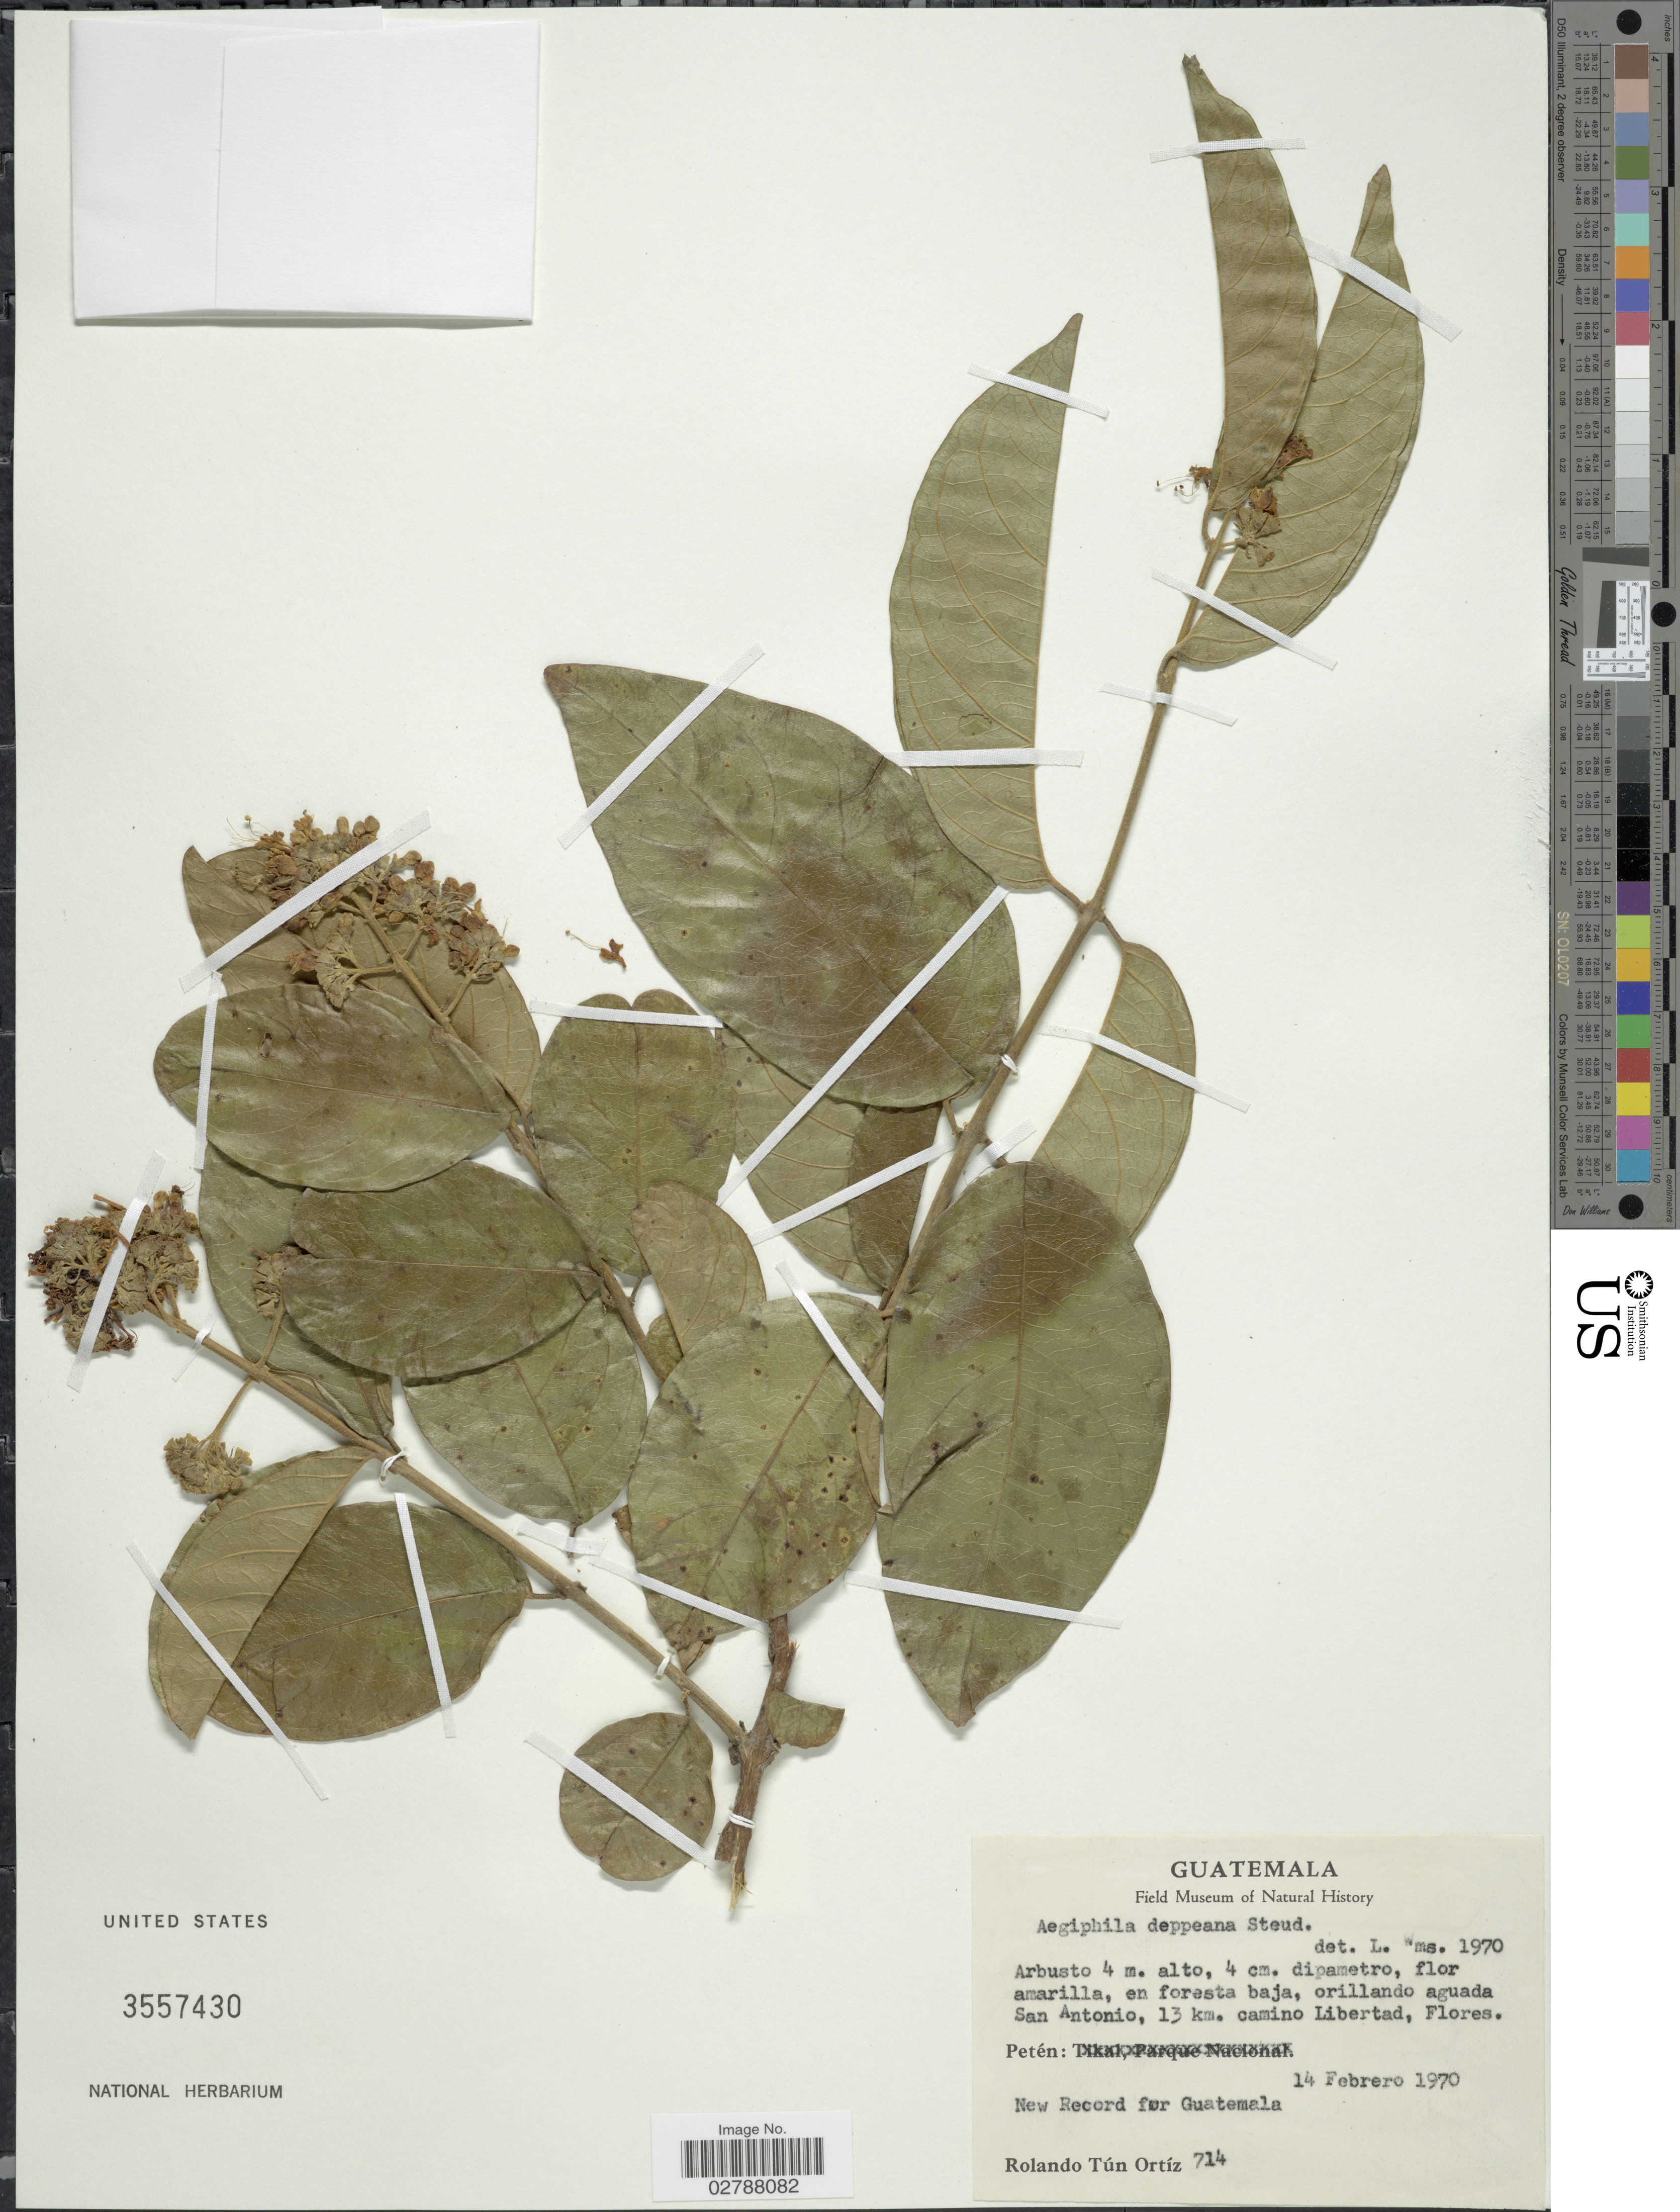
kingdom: Plantae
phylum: Tracheophyta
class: Magnoliopsida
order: Lamiales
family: Lamiaceae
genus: Aegiphila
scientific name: Aegiphila deppeana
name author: Steud.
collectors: R. Tún Ortíz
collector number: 714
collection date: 1970-02-14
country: Guatemala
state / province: El Petén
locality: Orillando aguada San Antonio, 13 km. camino Libertad.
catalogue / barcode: US 3557430